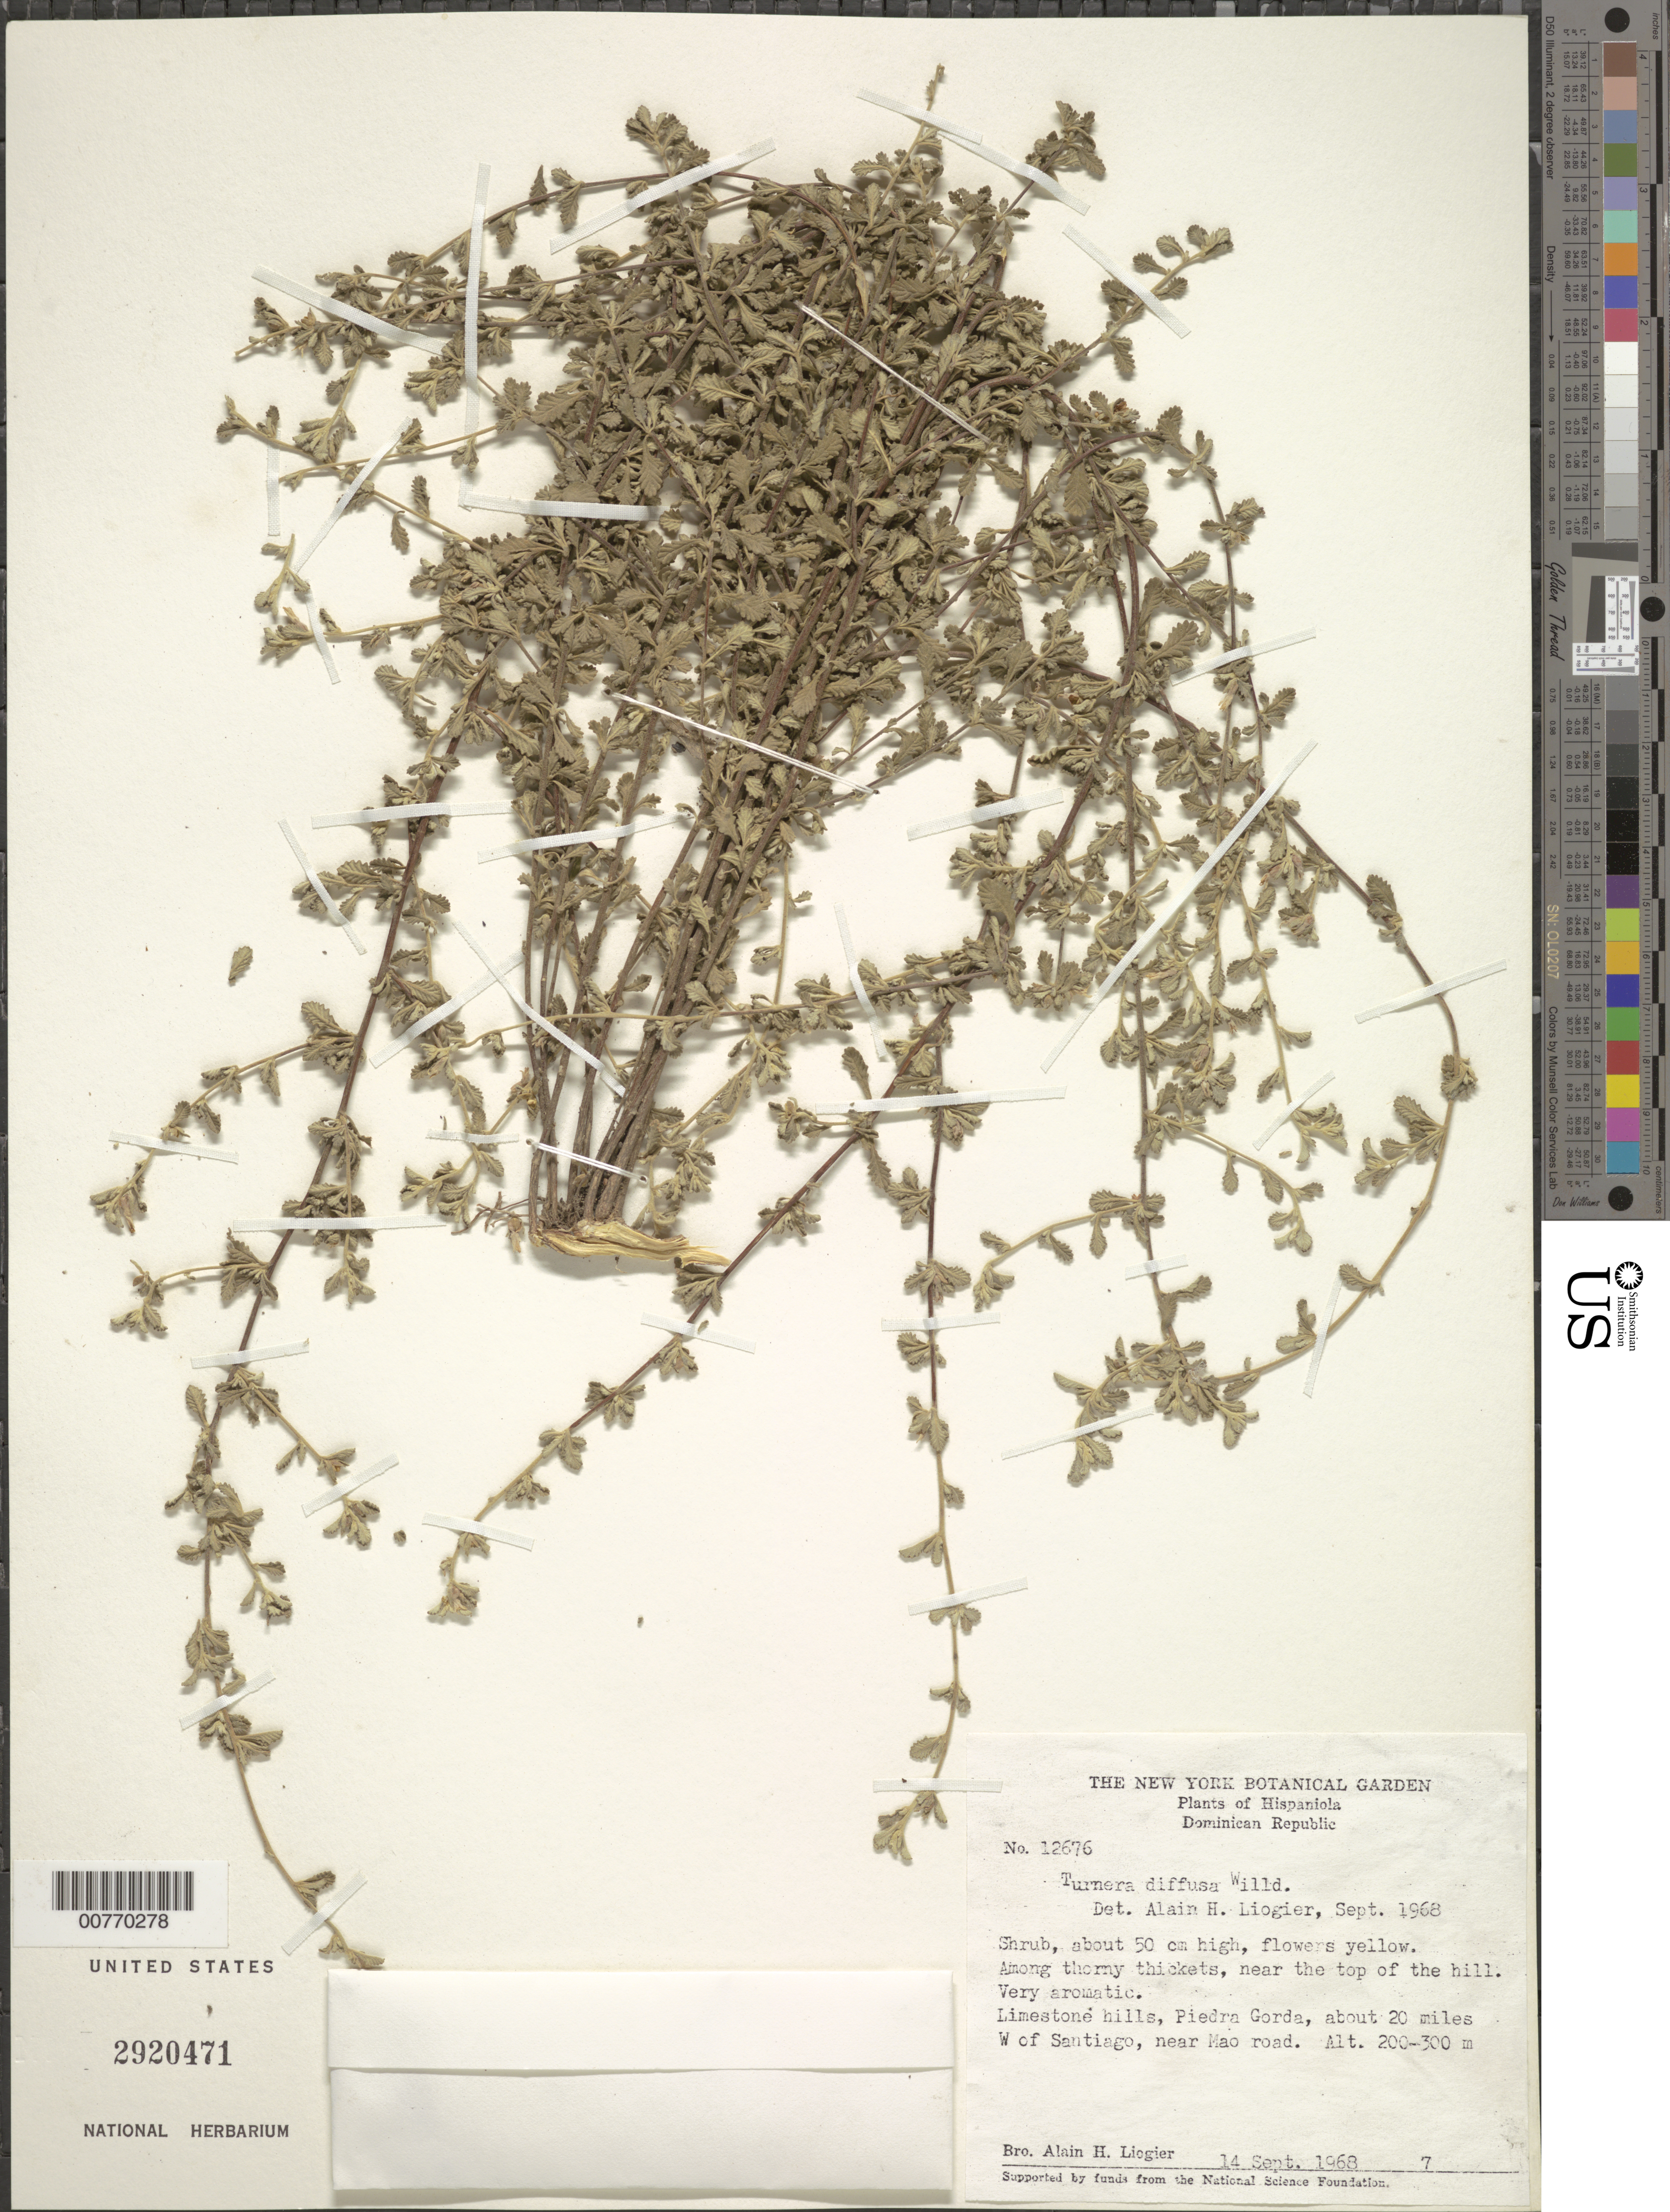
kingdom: Plantae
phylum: Tracheophyta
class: Magnoliopsida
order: Malpighiales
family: Turneraceae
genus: Turnera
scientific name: Turnera diffusa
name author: Willd. ex Schult.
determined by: Liogier, Alain H.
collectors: A. H. Liogier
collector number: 12676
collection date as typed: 14 Sep 1968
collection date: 1968-09-14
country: Dominican Republic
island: Hispaniola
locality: Piedra Gorda, about 20 miles west of Santiago, near Mao road; near the top of the hill.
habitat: Thorny thickets, limestone hills.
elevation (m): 200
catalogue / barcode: US 2920471